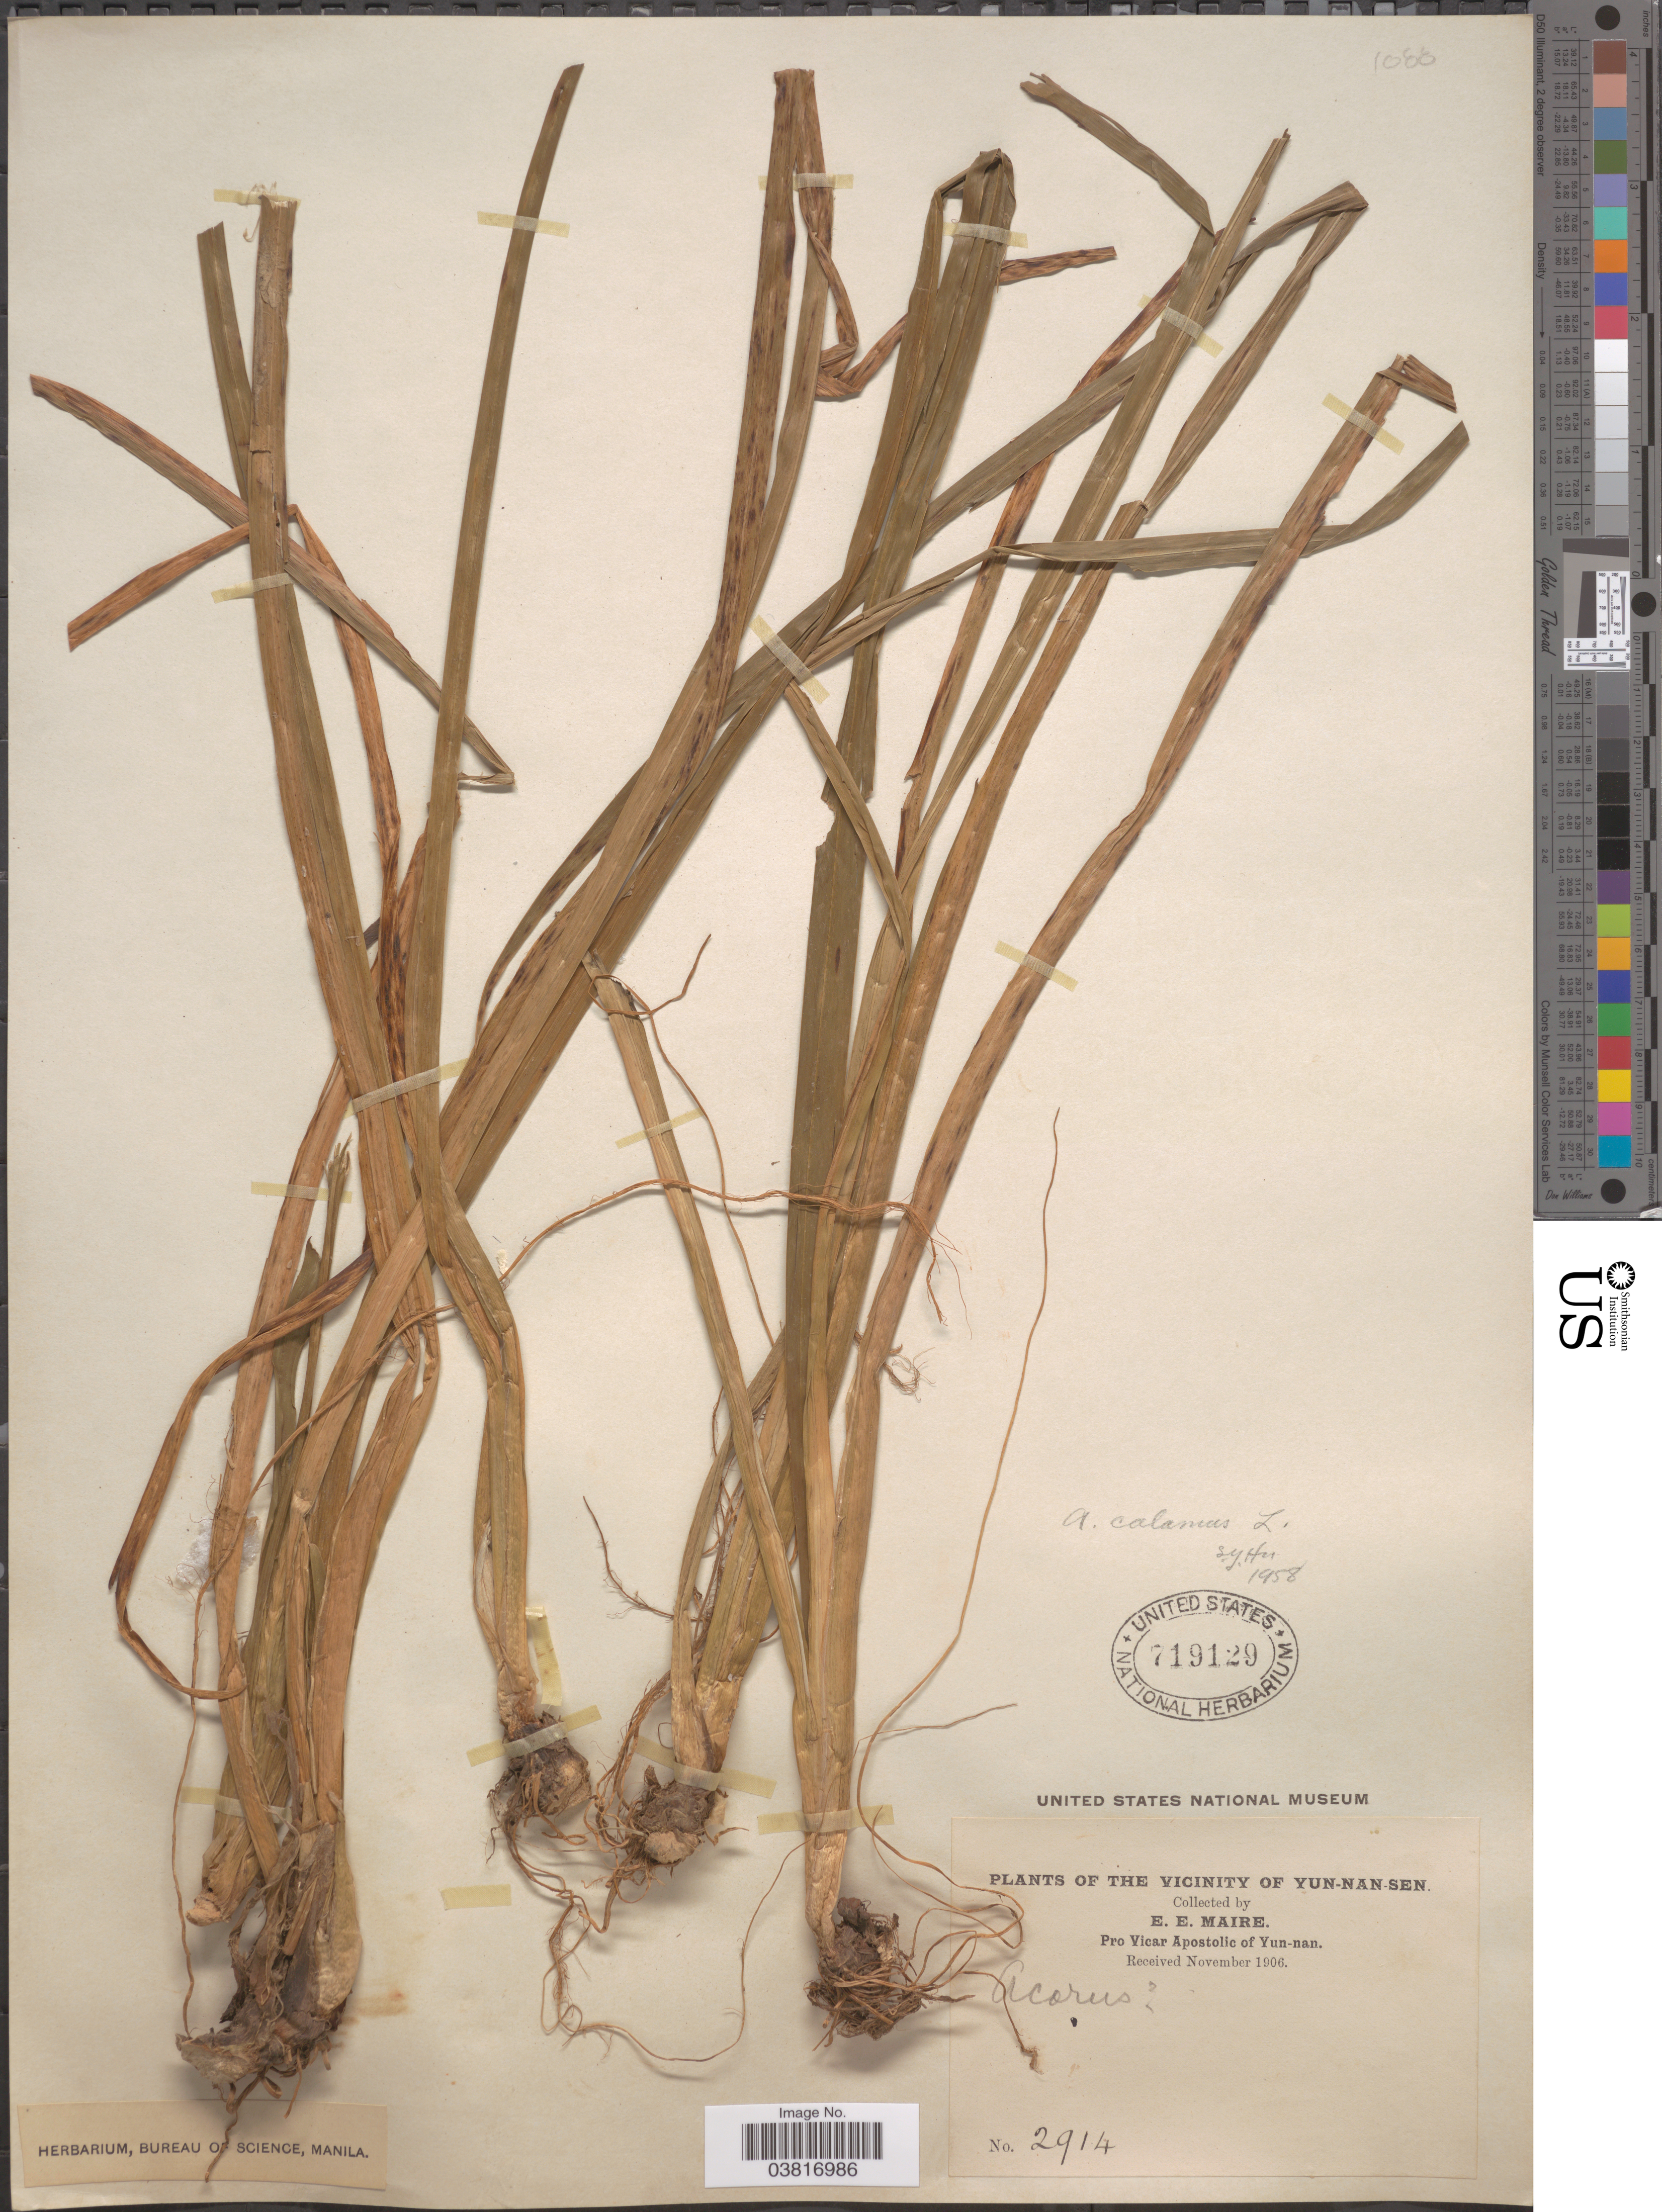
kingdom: Plantae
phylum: Tracheophyta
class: Liliopsida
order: Acorales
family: Acoraceae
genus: Acorus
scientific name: Acorus calamus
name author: L.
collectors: E. E. Maire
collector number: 2914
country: China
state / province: Yunnan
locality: The Vicinity of Yun-Nan-Sen.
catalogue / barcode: US 719129